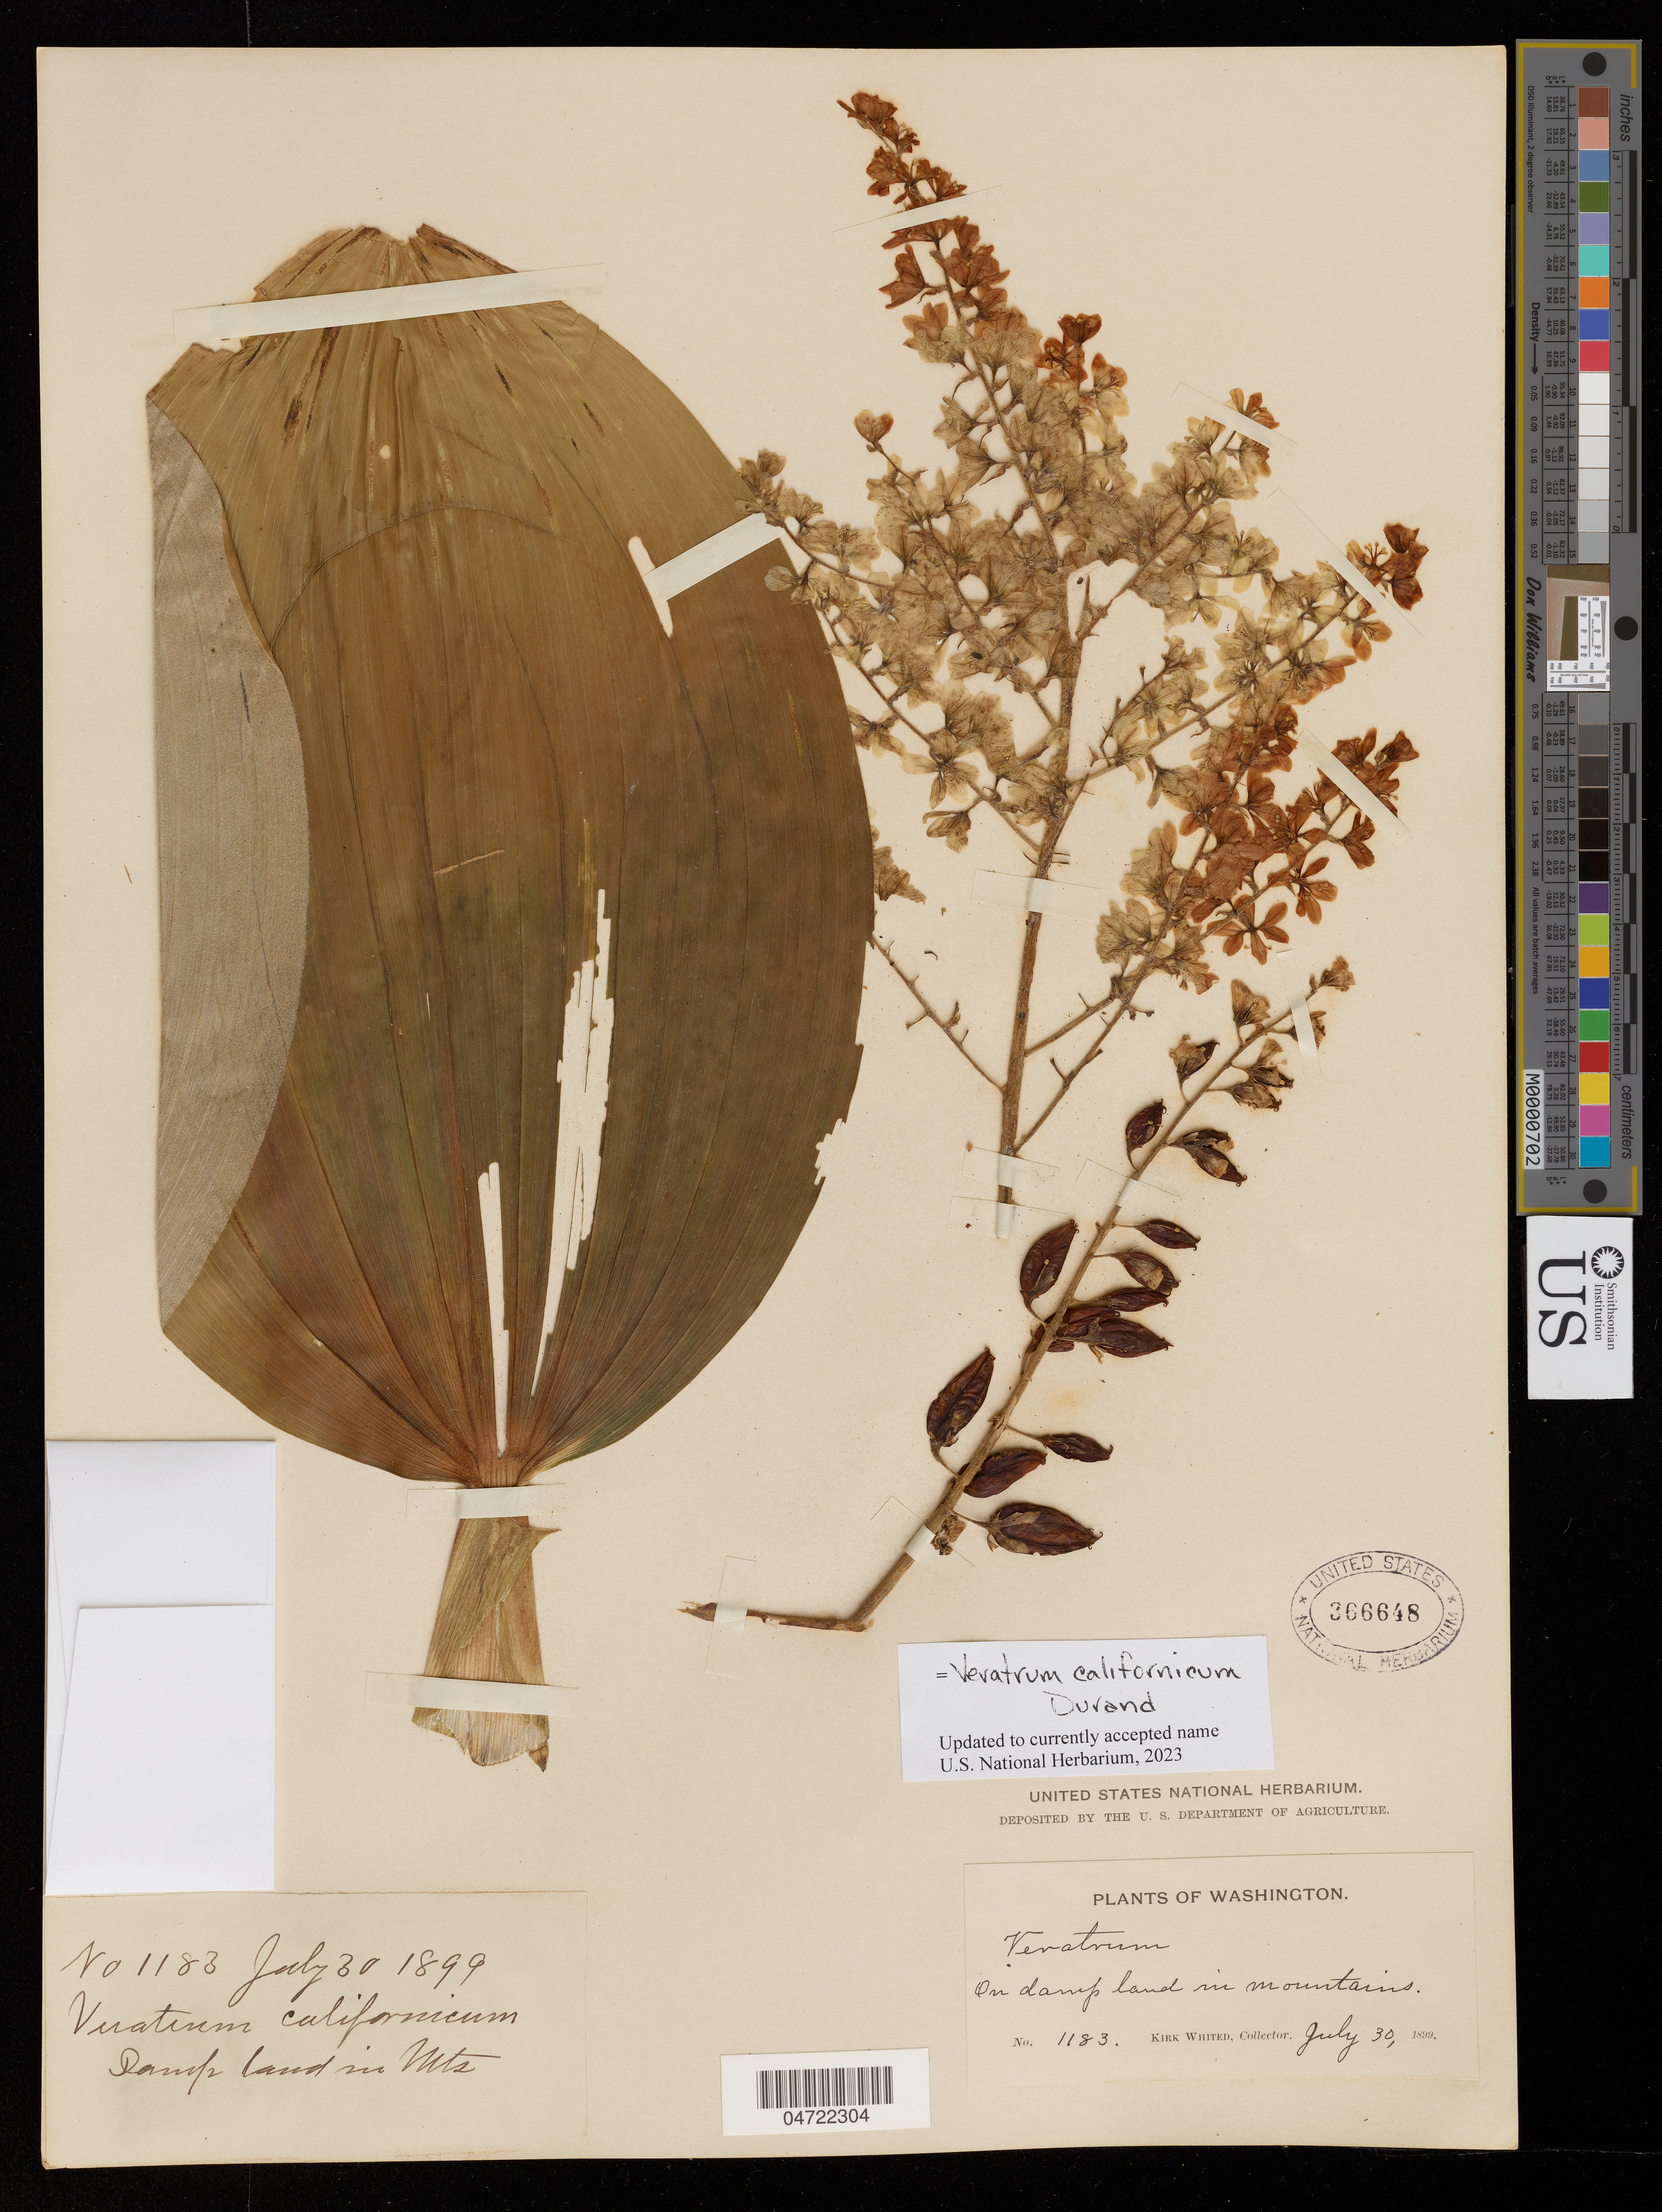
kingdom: Plantae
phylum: Tracheophyta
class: Liliopsida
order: Liliales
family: Melanthiaceae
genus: Veratrum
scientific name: Veratrum californicum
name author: Durand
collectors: K. Whited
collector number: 1183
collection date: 1899-07-30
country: United States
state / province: Washington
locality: Damp land in mountains.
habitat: Damp ground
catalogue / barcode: US 366648